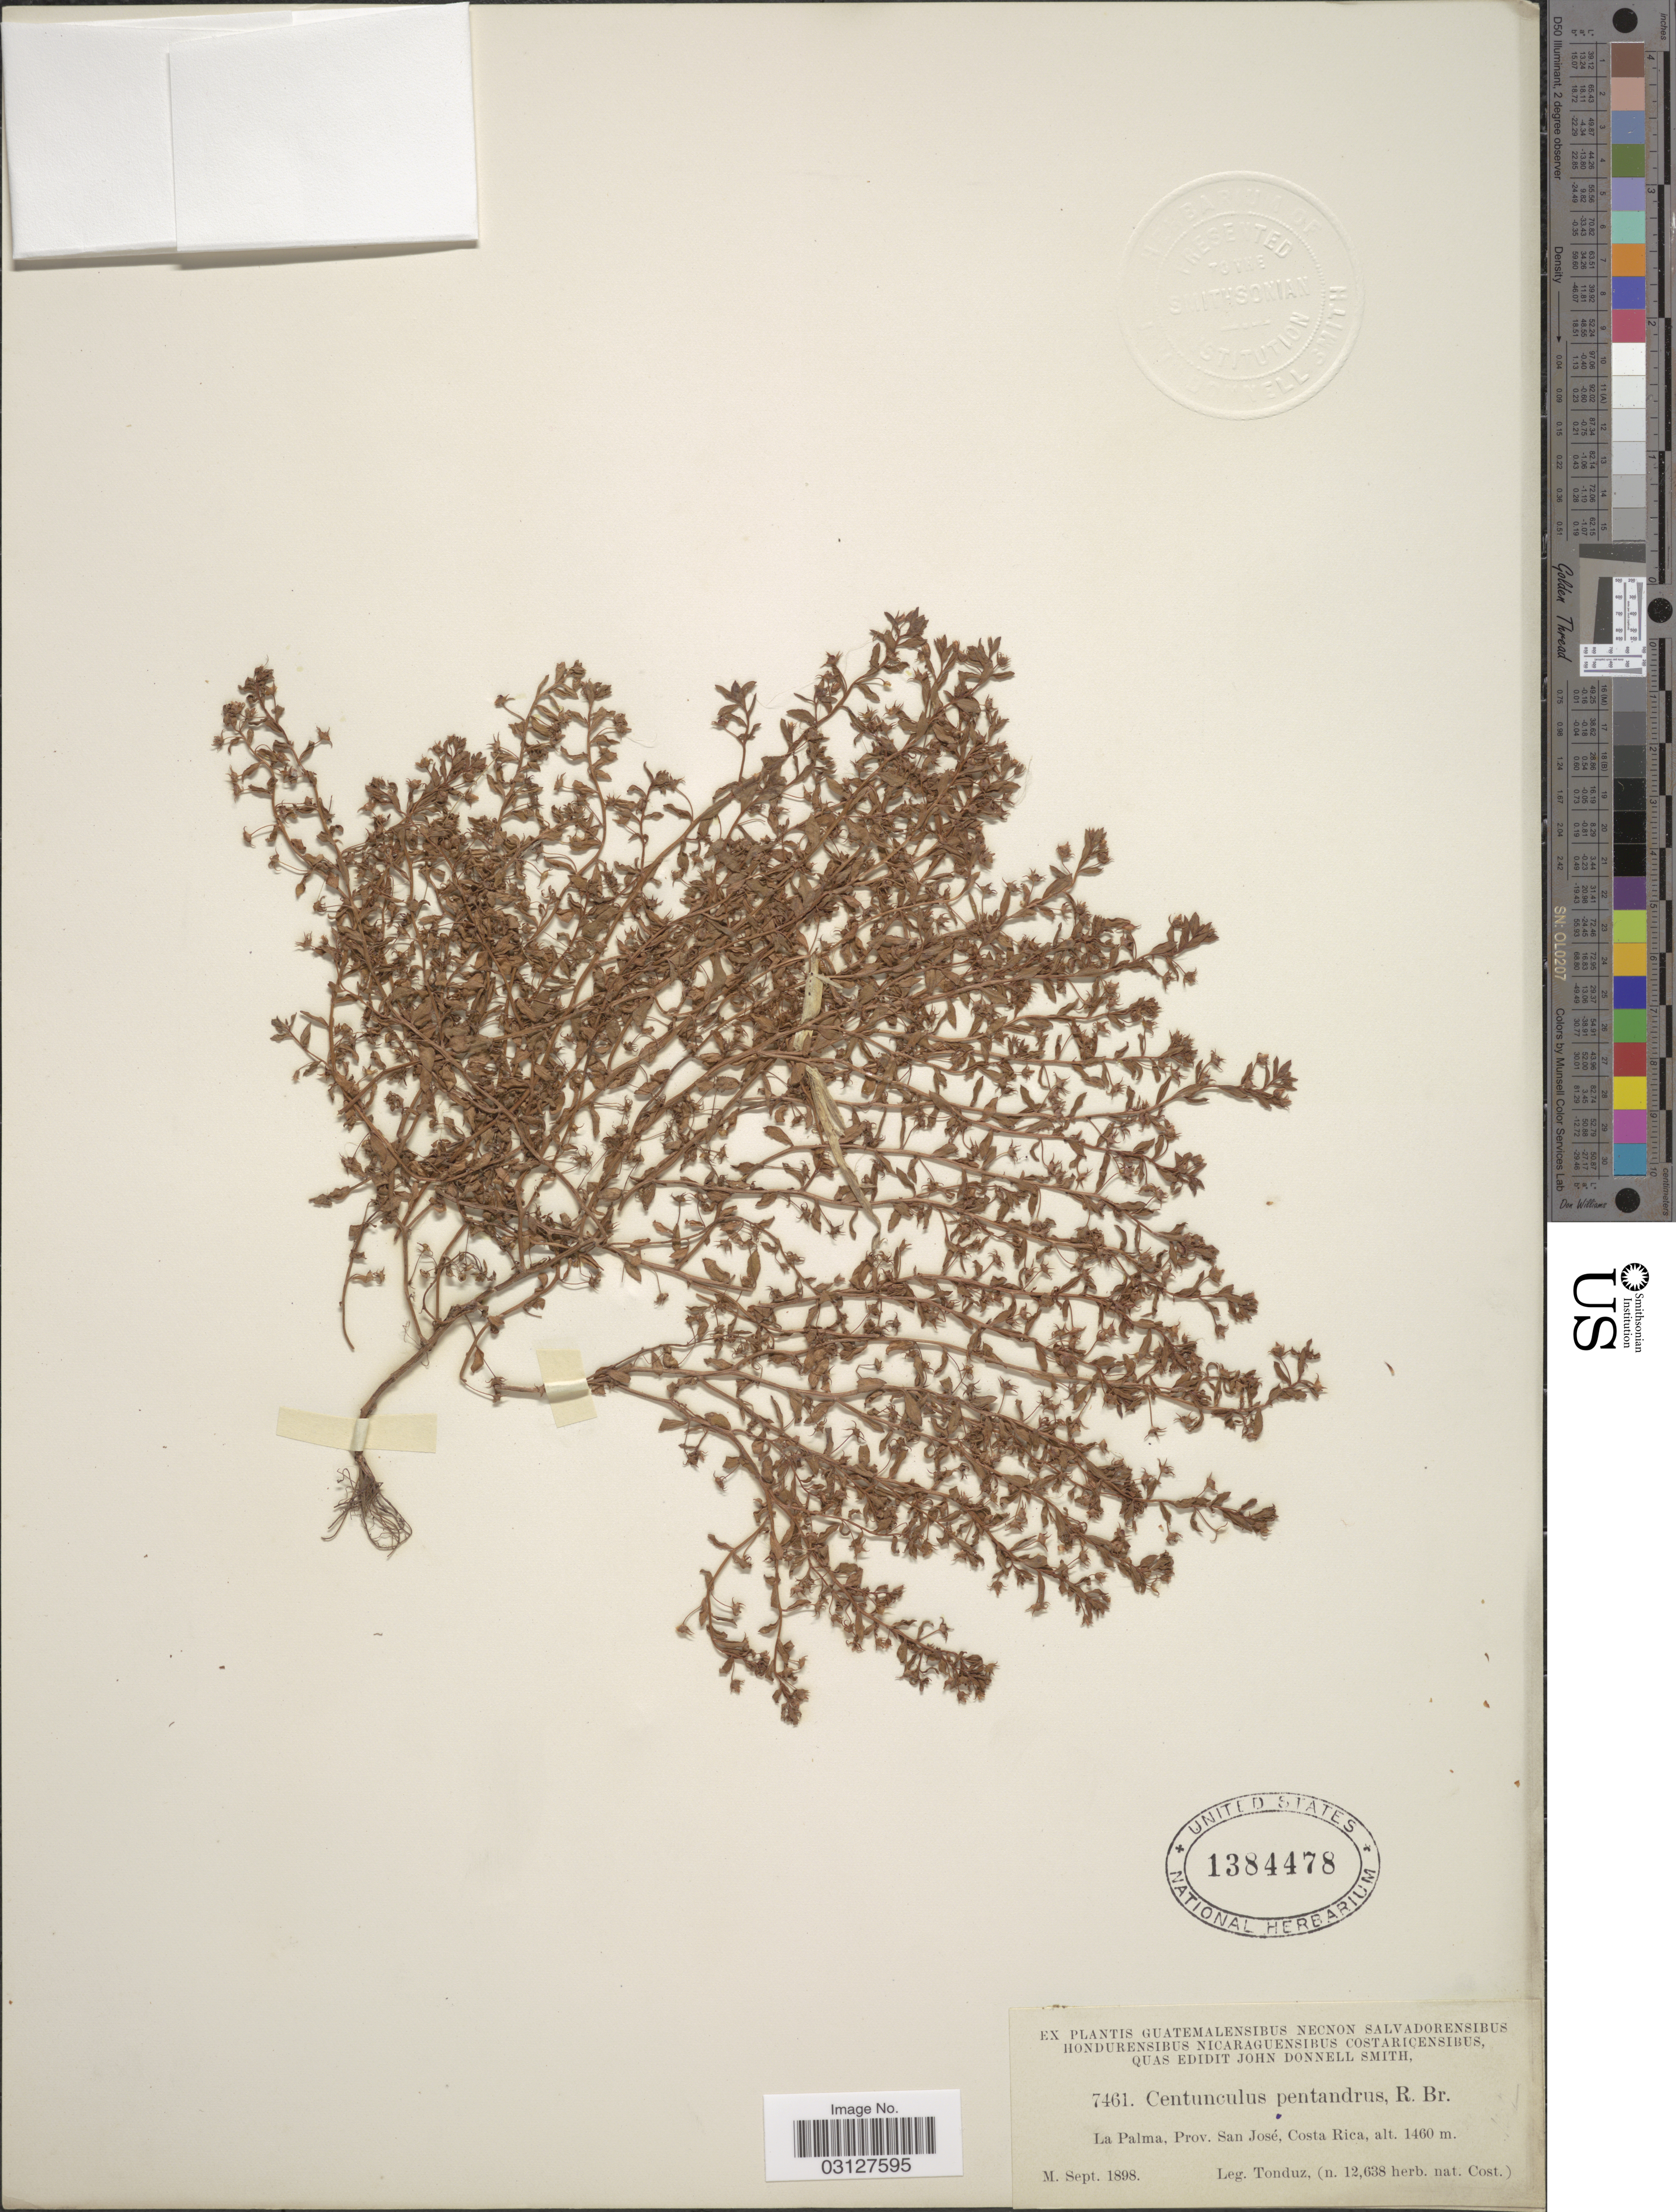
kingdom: Plantae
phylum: Tracheophyta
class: Magnoliopsida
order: Ericales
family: Primulaceae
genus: Anagallis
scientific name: Anagallis pumila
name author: Sw.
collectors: Tonduz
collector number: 7461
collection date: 1898-09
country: Costa Rica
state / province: San José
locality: La Palma, Prov. San José, Costa Rica.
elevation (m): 1460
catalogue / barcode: US 1384478